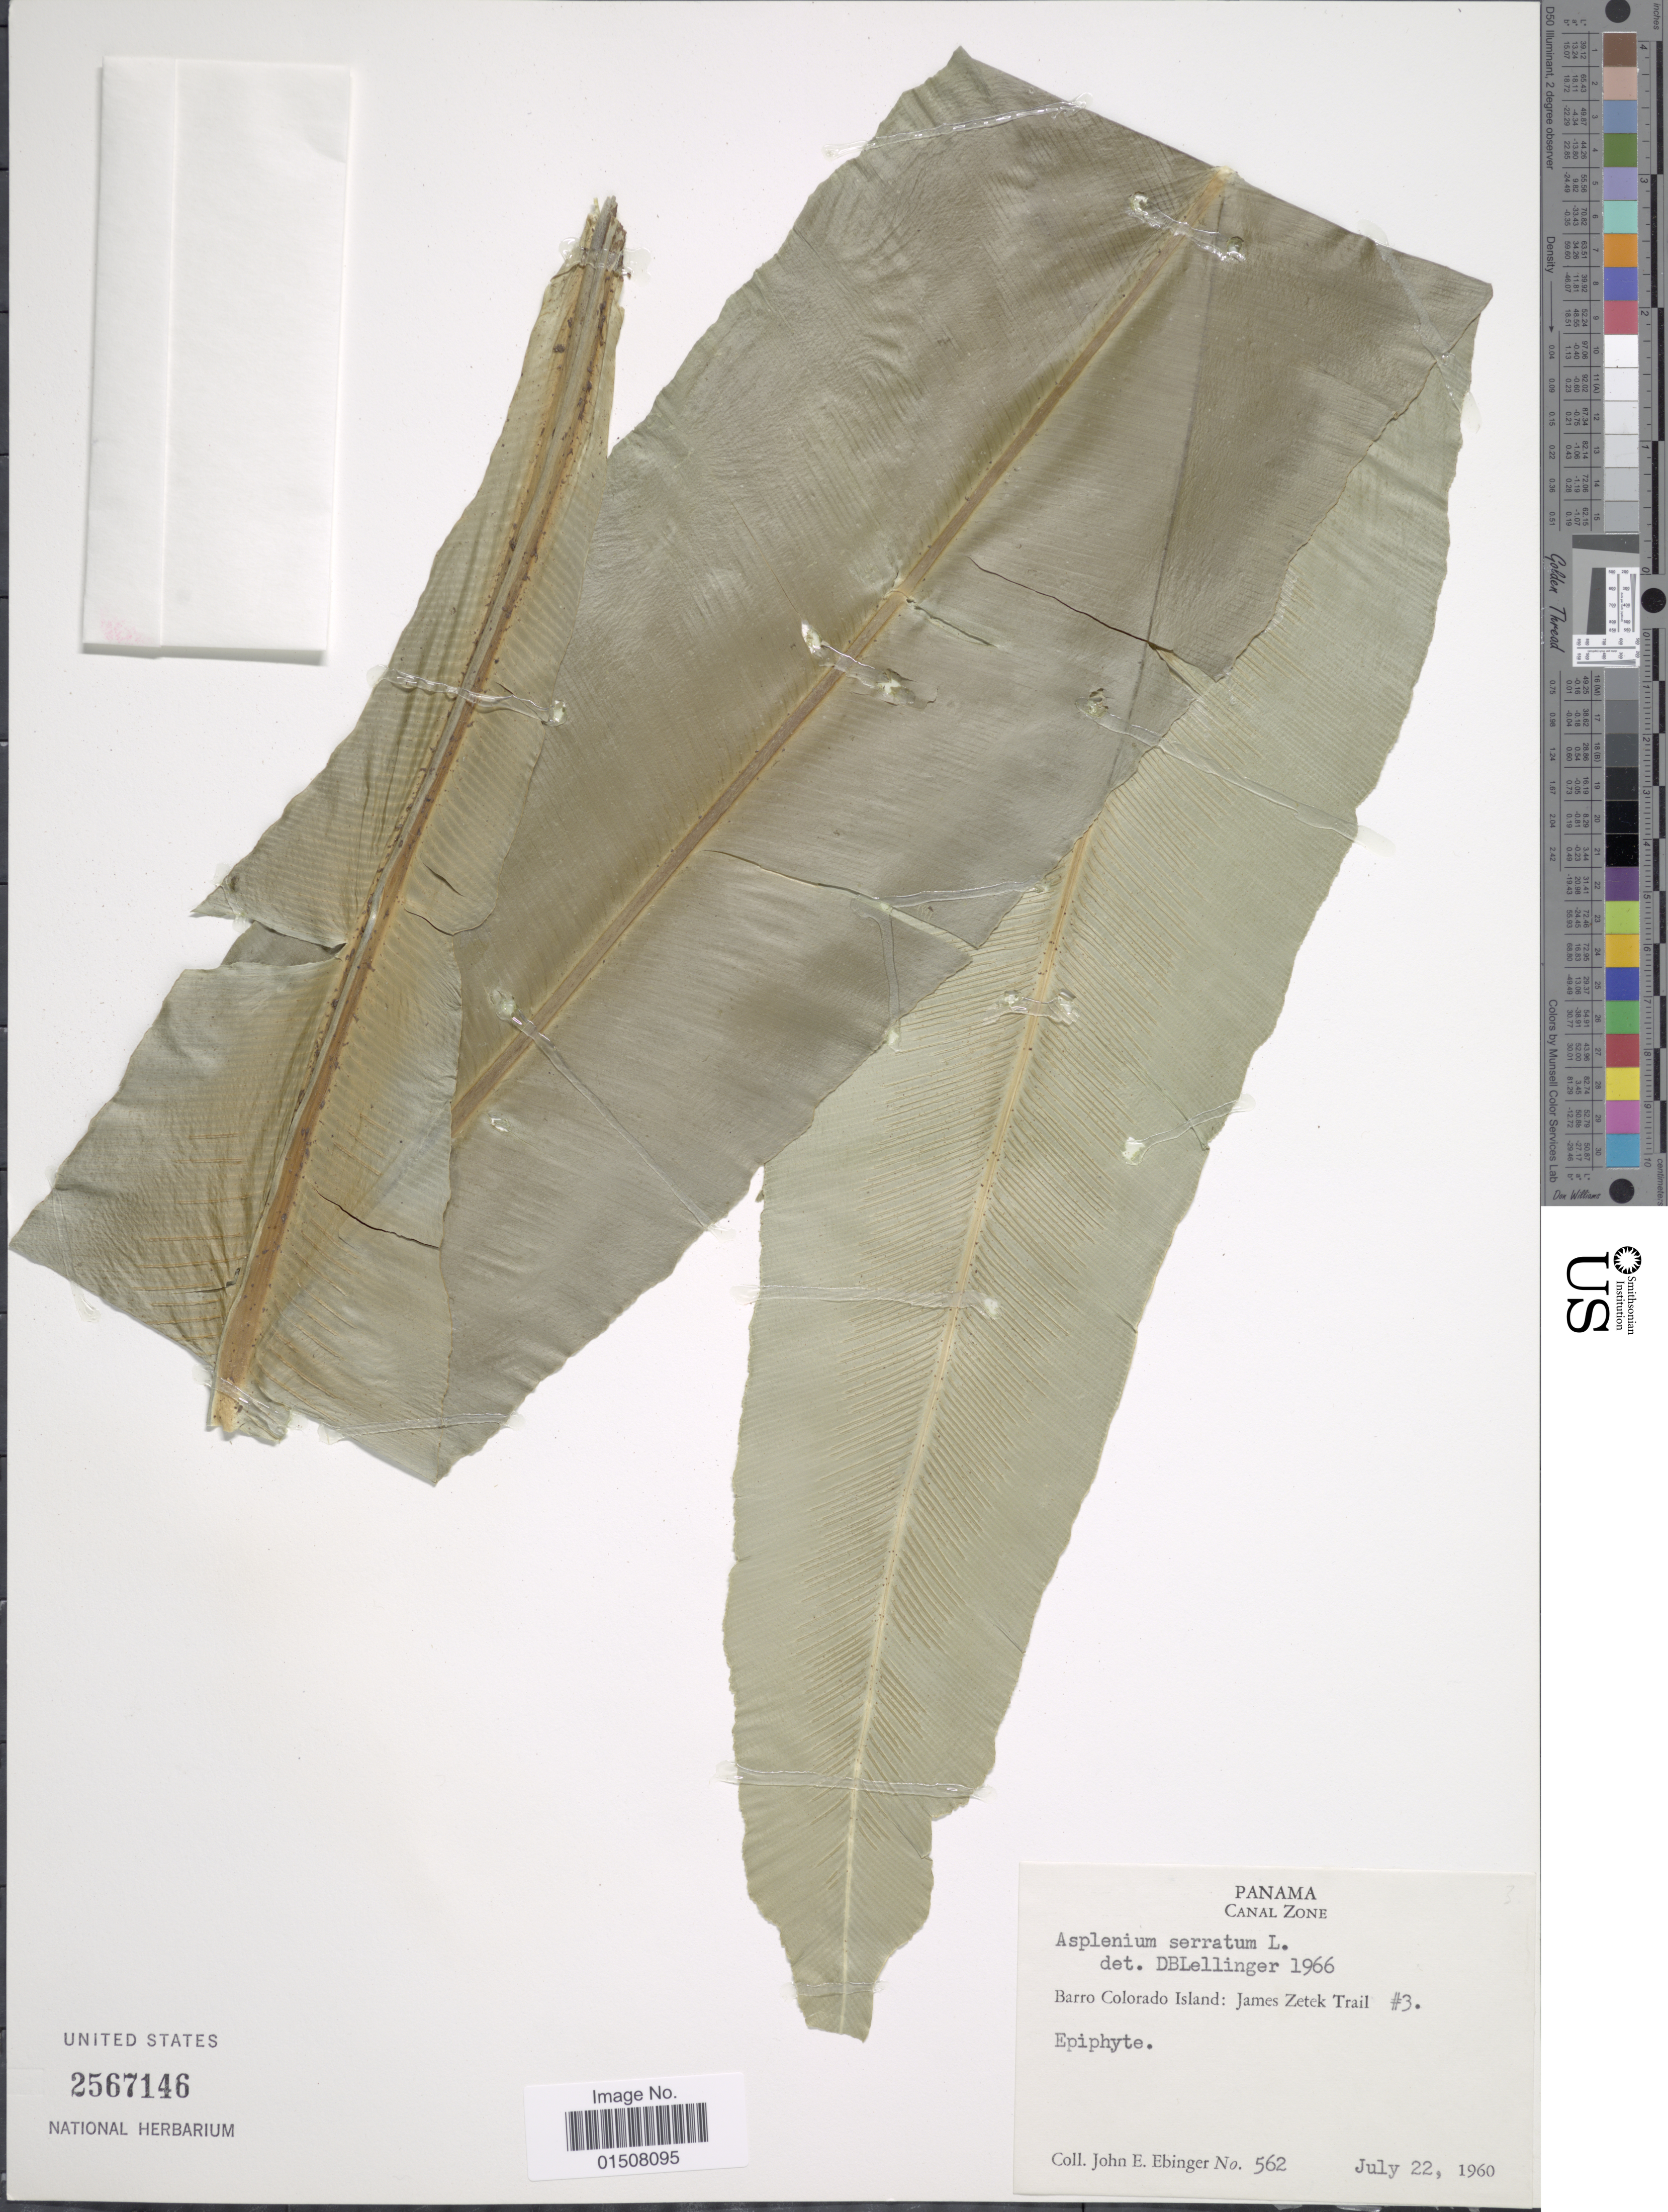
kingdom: Plantae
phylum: Tracheophyta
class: Polypodiopsida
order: Polypodiales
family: Aspleniaceae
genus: Asplenium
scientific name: Asplenium serratum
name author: L.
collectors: J. Ebinger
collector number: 562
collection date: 1960-07-22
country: Panama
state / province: Panamá Oeste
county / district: Canal Zone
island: Barro Colorado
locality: Canal Zone, Barro Colorado Island: James Zetek Trail #3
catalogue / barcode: US 2567146